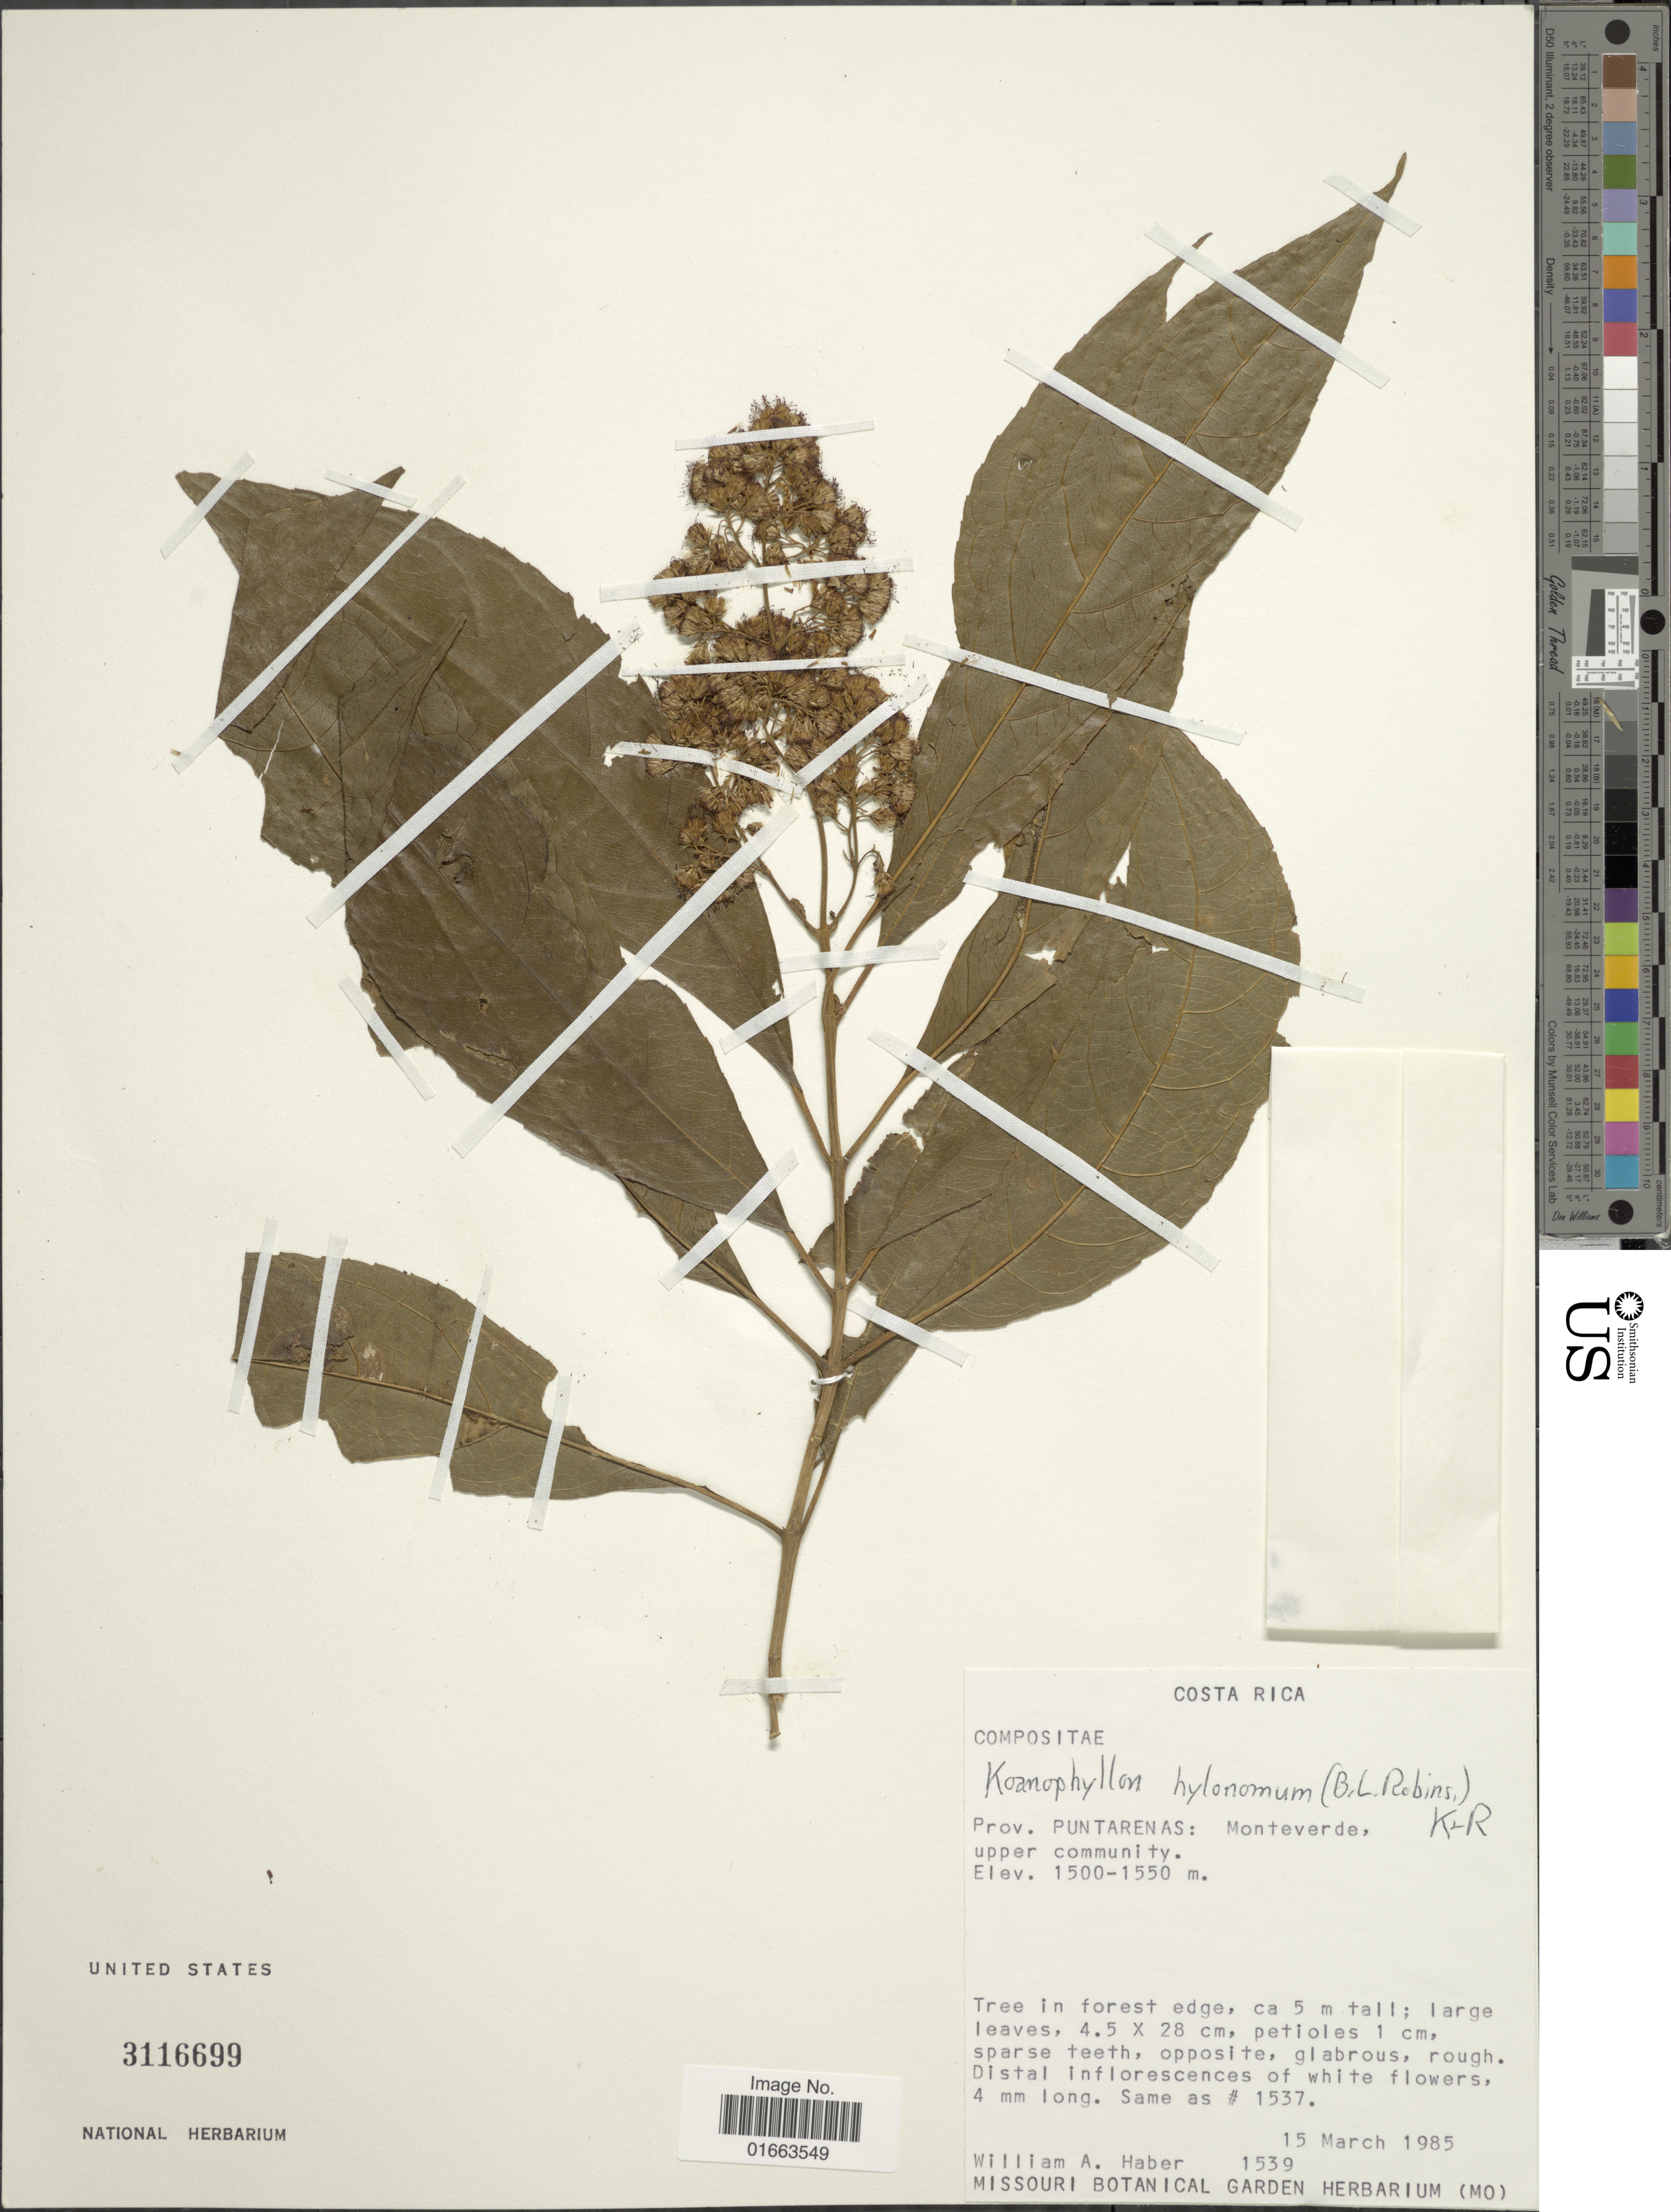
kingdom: Plantae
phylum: Tracheophyta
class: Magnoliopsida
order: Asterales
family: Asteraceae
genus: Koanophyllon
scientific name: Koanophyllon hylonoma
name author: (B.L. Rob.) R.M. King & H. Rob.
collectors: W. A. Haber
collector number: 1539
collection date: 1985-03-15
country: Costa Rica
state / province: Puntarenas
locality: Monteverde, upper community, tree in forest edge, same as #1537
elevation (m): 1500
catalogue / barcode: US 3116699